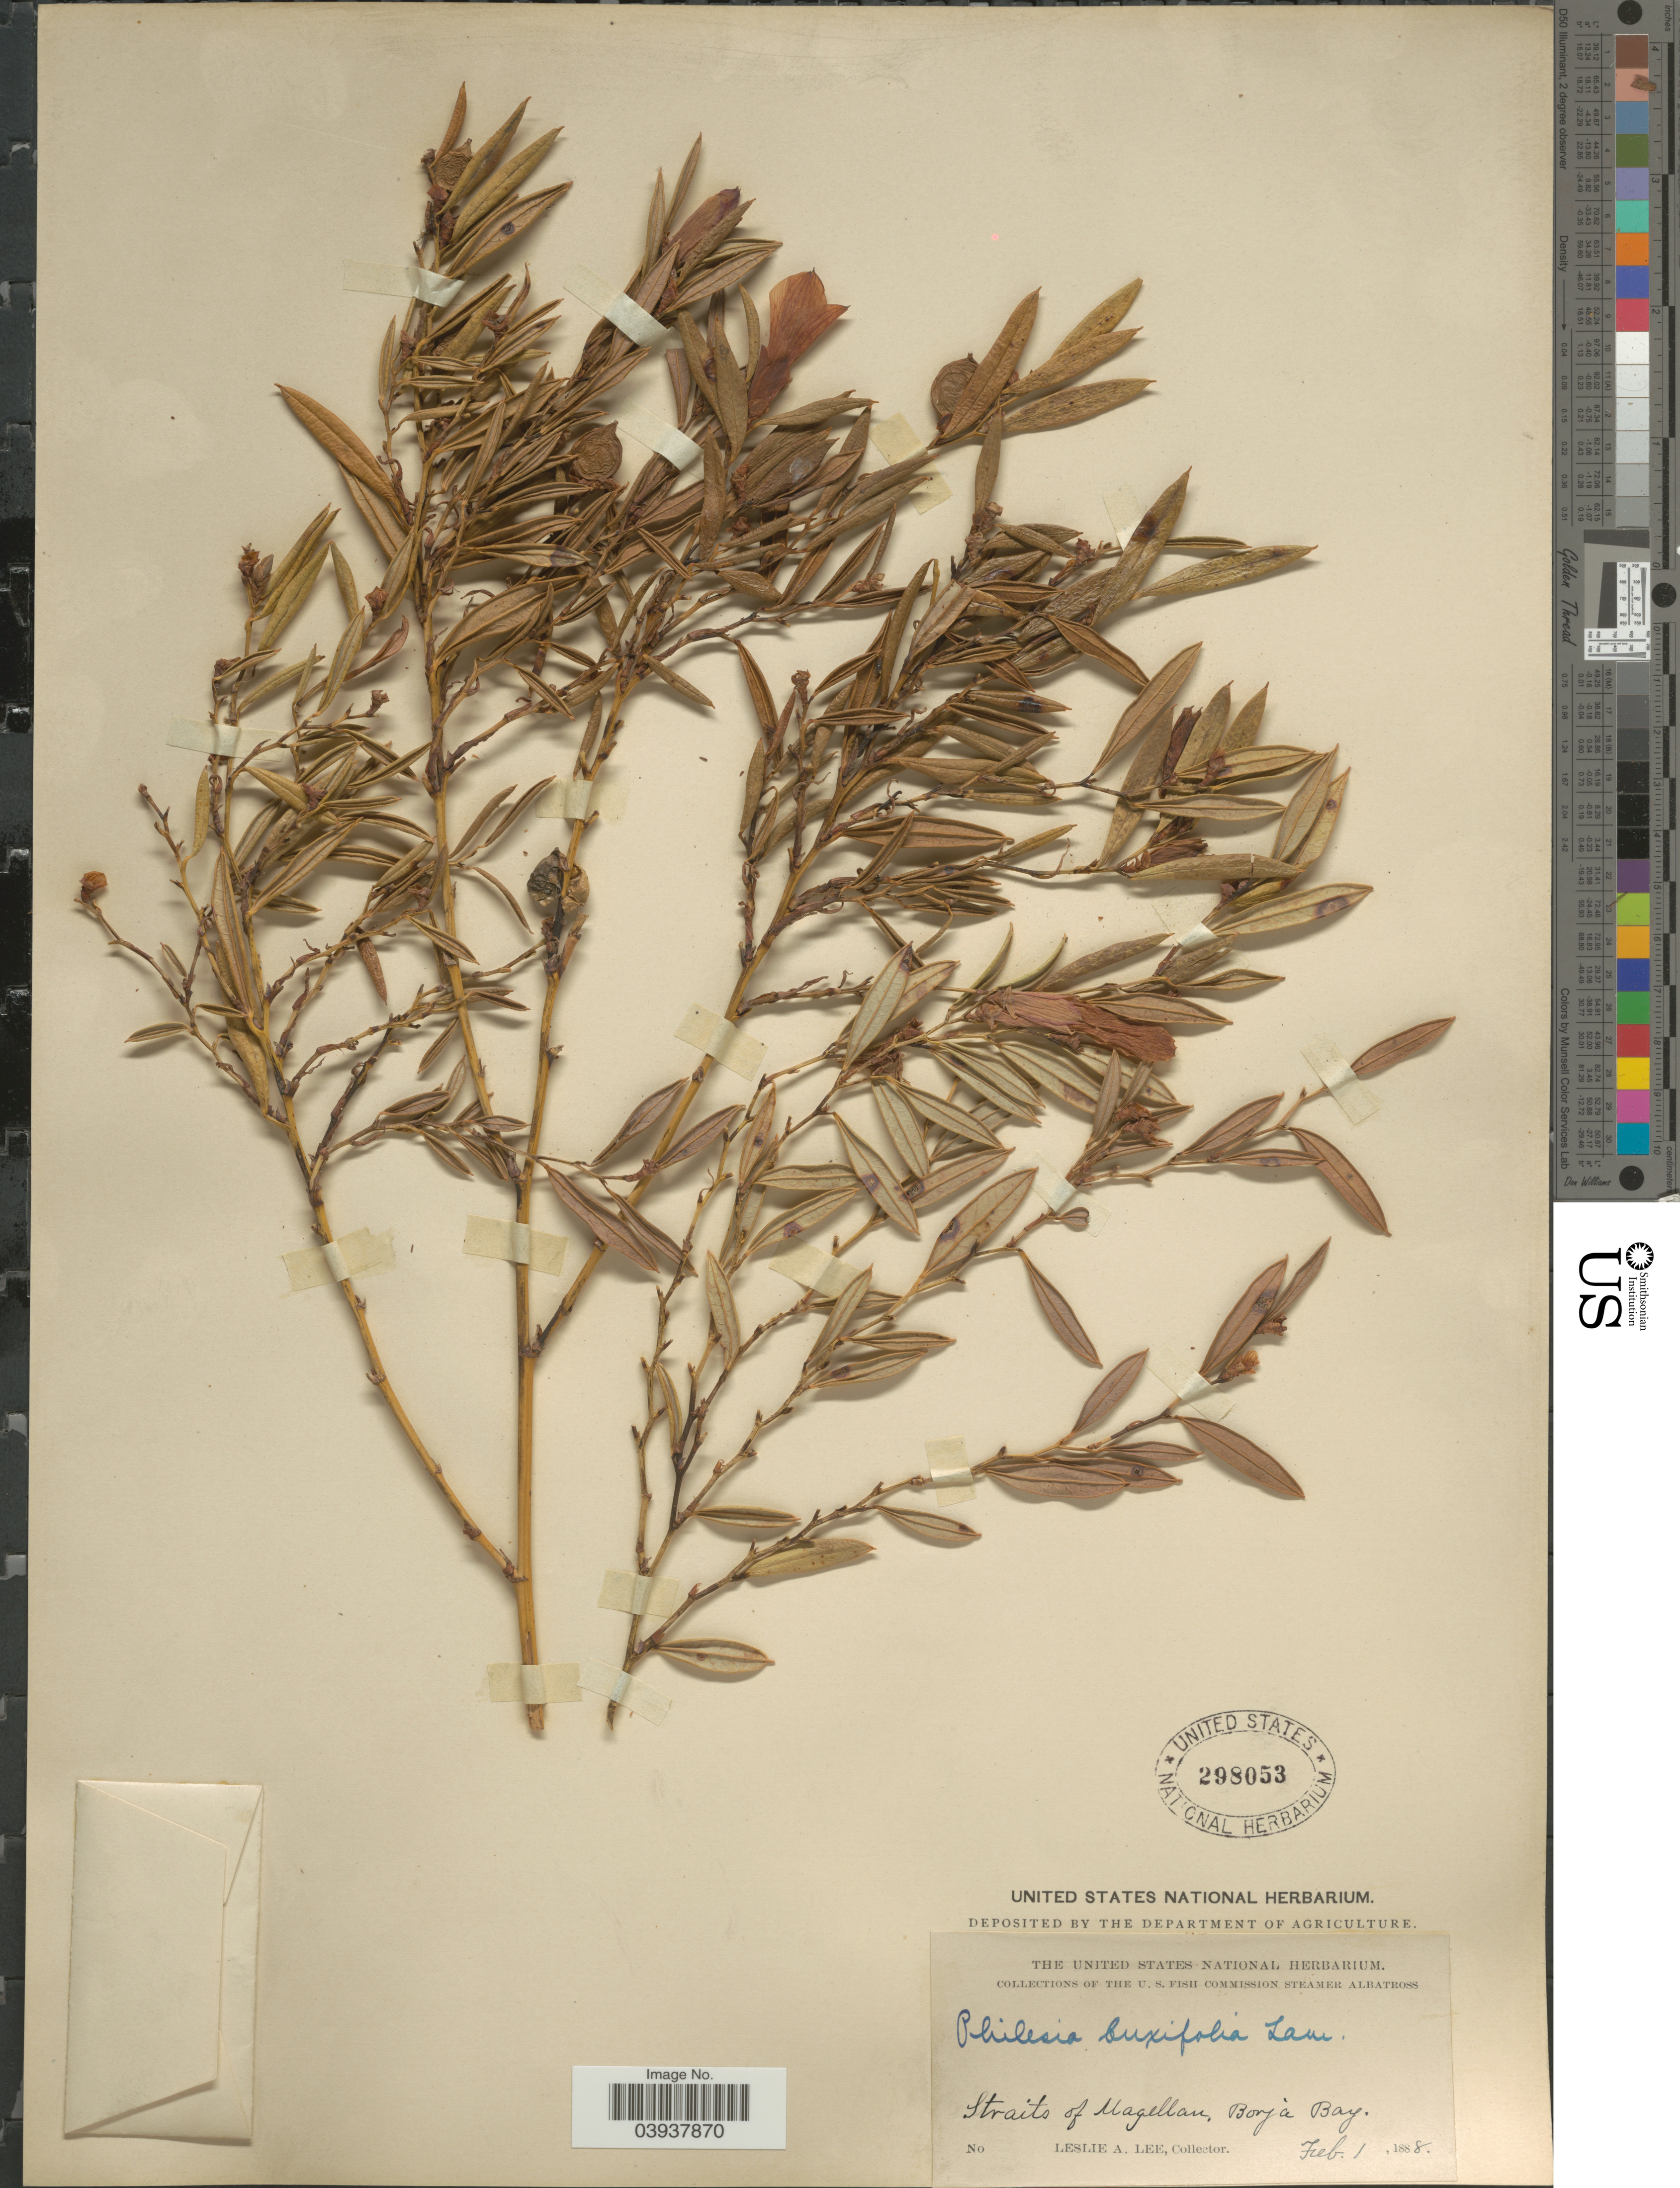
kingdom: Plantae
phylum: Tracheophyta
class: Liliopsida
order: Liliales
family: Philesiaceae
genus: Philesia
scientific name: Philesia buxifolia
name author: Poir.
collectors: L. Lee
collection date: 1888-02-01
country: Chile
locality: Straits of Magellan, Borja Bay.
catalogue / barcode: US 298053